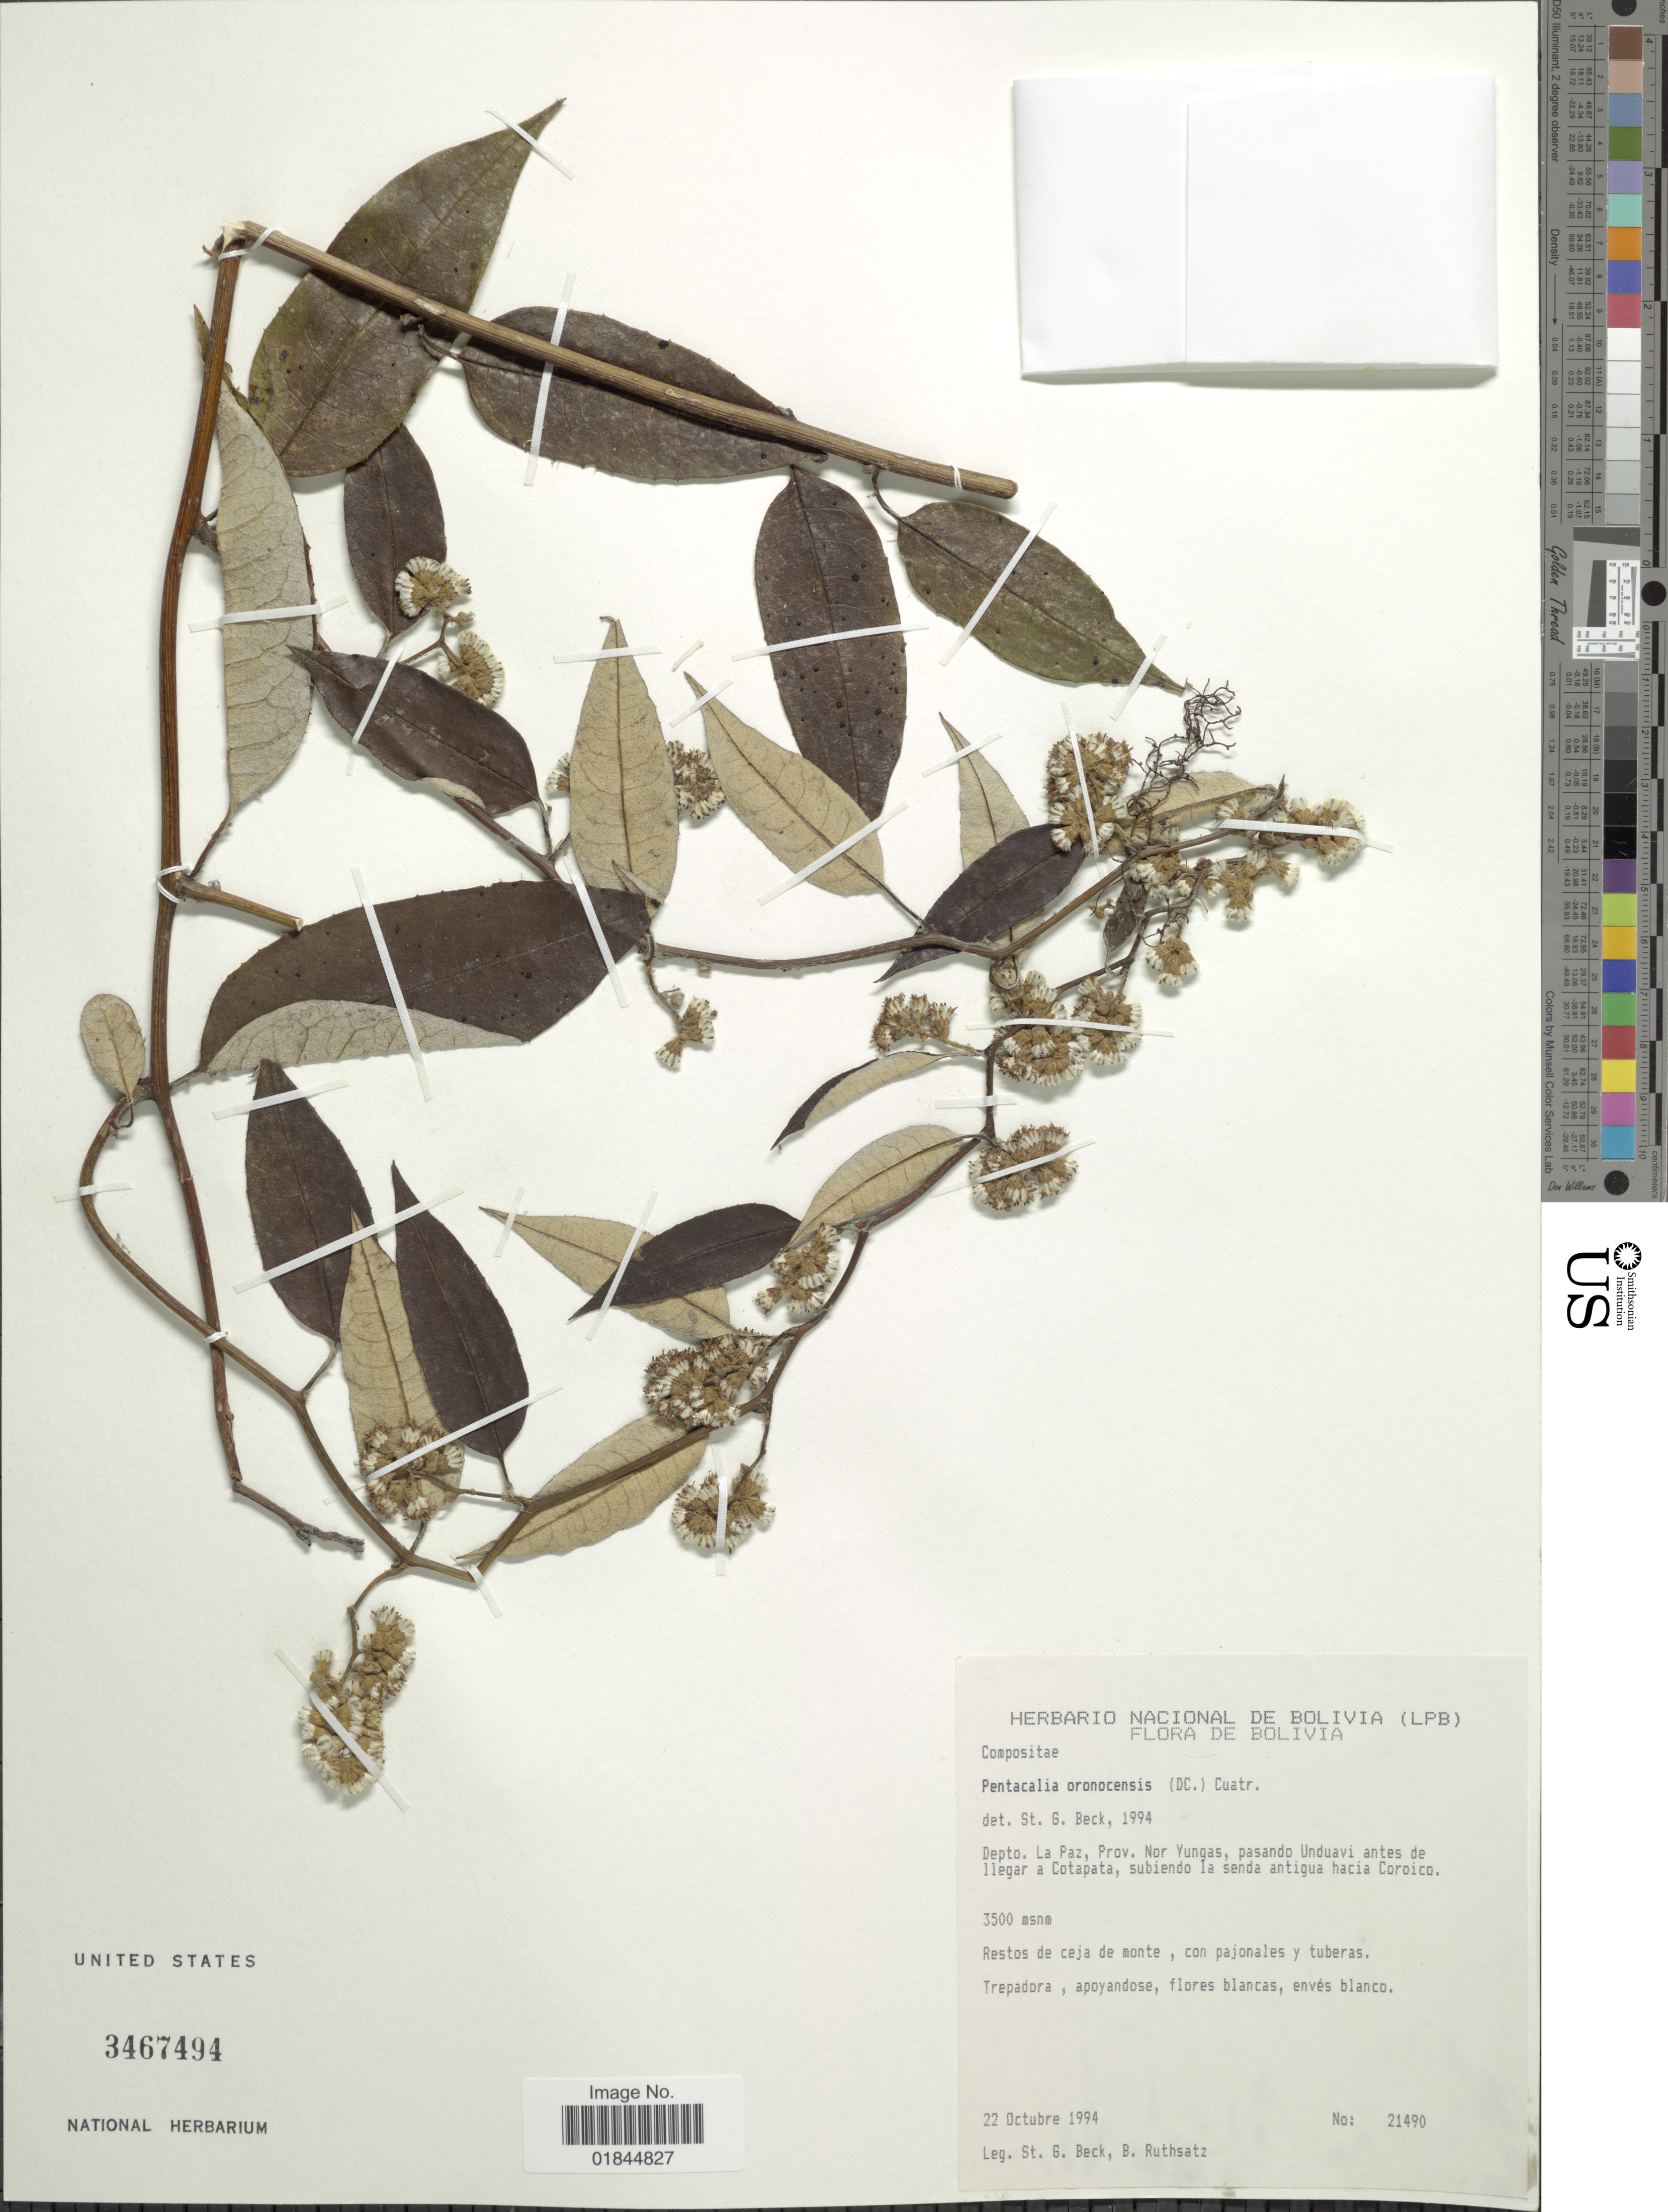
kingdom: Plantae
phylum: Tracheophyta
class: Magnoliopsida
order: Asterales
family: Asteraceae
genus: Pentacalia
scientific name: Pentacalia oronocensis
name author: (DC.) Cuatrec.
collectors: S. G. Beck & B. Ruthsatz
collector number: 21490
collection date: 1994-10-22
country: Bolivia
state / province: La Paz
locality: Depto. La Paz, Prov. Nor Yungas, pasando Unduavi antes de ilegar a Cotapata, subiendo la senda antigua hacia Coroico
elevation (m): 3500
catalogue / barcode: US 3467494